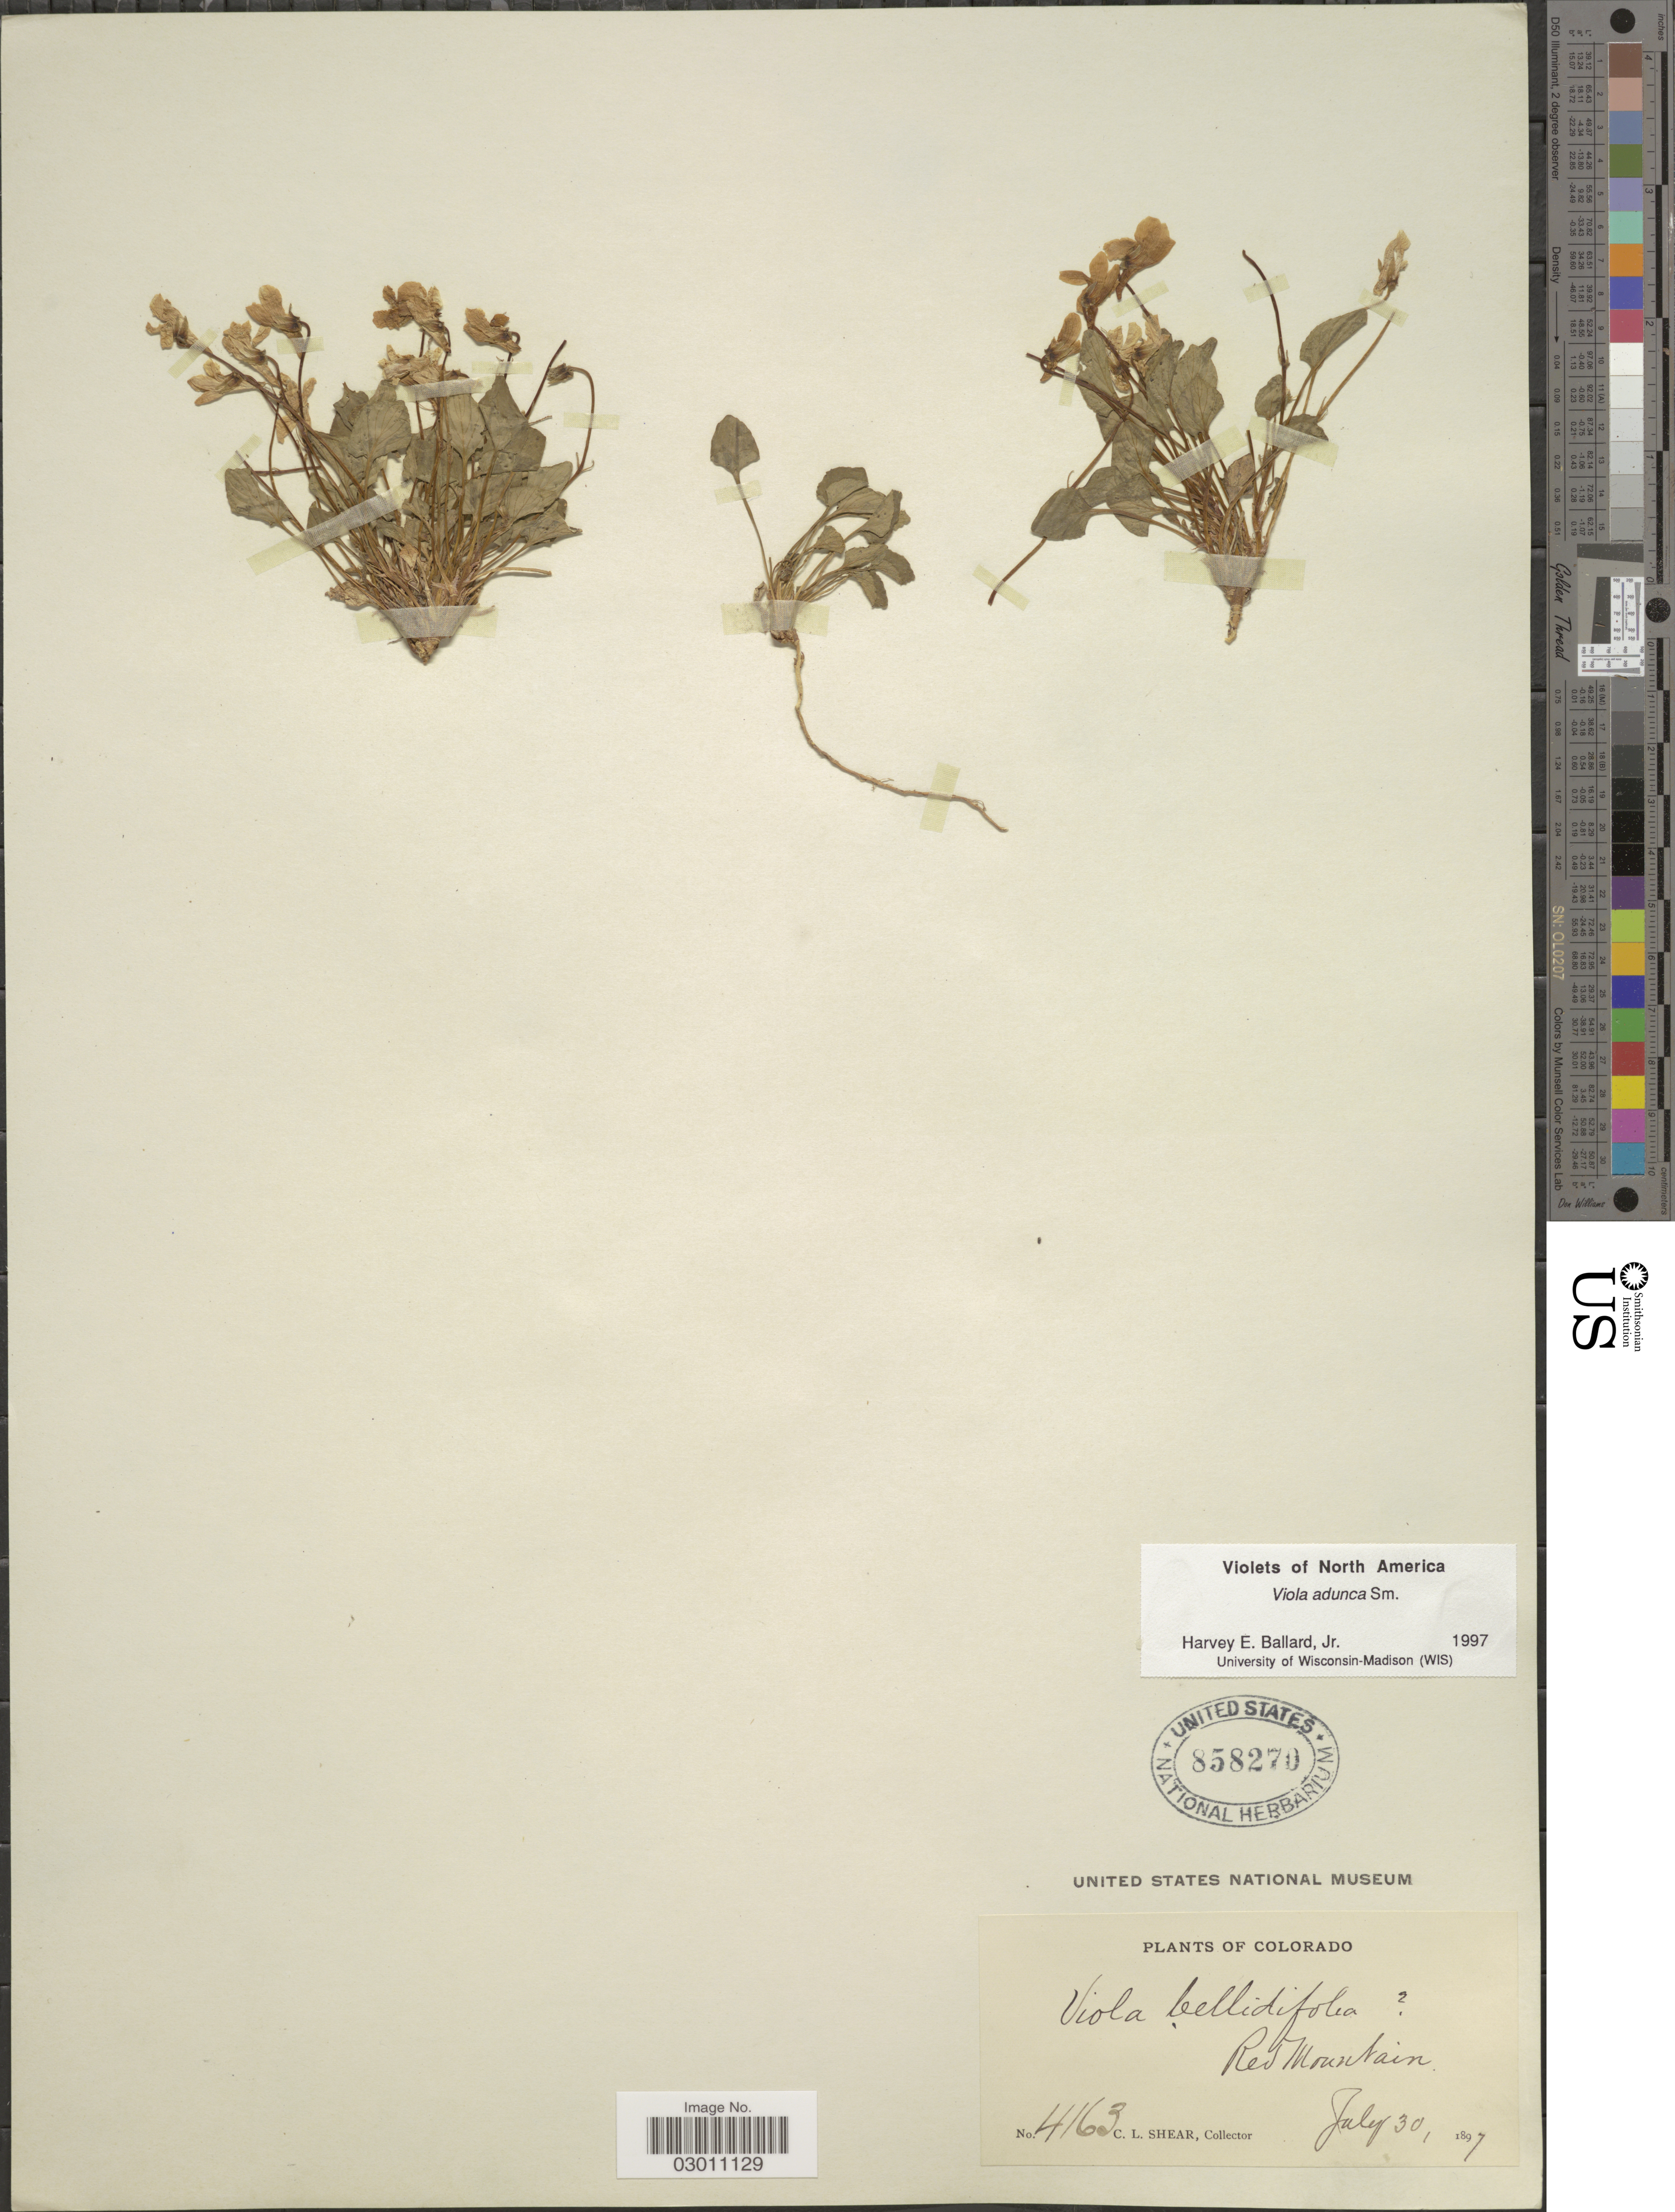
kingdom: Plantae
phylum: Tracheophyta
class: Magnoliopsida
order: Malpighiales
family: Violaceae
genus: Viola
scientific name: Viola adunca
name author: Sm.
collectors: C. L. Shear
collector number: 4163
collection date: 1897-07-30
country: United States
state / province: Colorado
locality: Red Mountain.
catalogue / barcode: US 858270